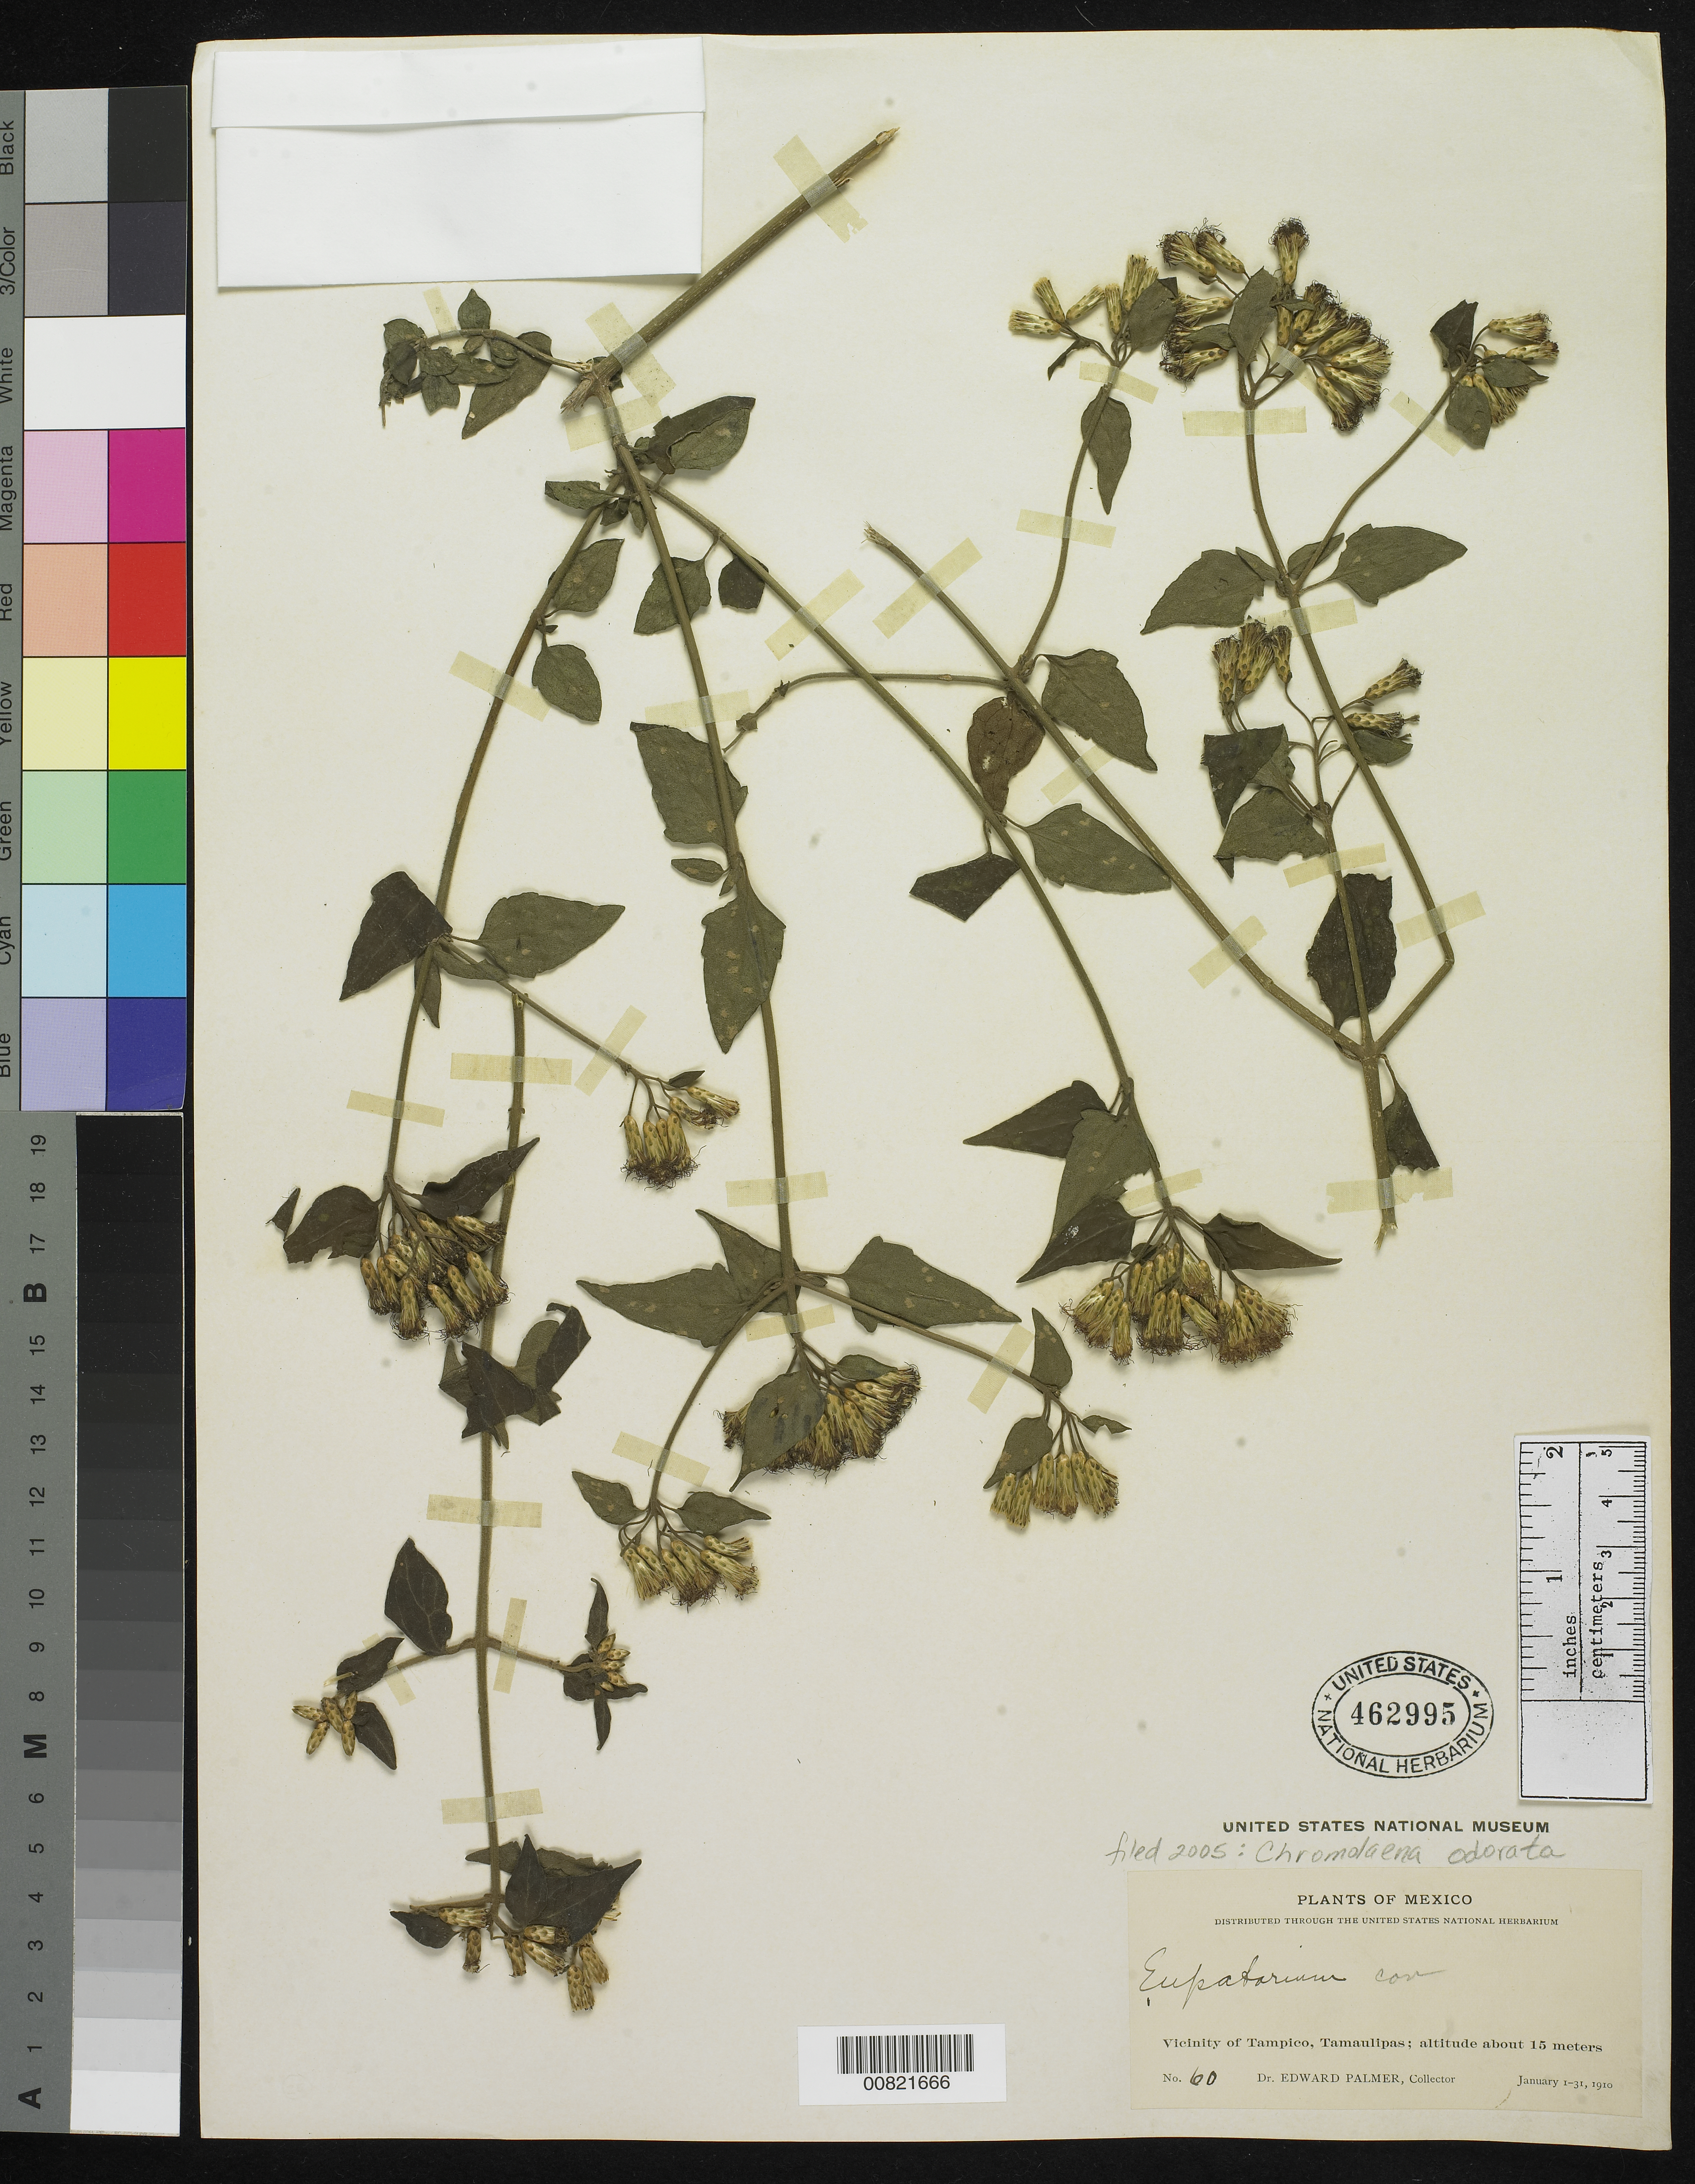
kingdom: Plantae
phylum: Tracheophyta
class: Magnoliopsida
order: Asterales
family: Asteraceae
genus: Chromolaena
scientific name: Chromolaena odorata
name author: (L.) R.M. King & H. Rob.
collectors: E. Palmer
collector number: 60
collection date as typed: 01 Jan 1910 to 31 Jan 1910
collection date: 1910-01-01/1910-01-31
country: Mexico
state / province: Tamaulipas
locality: Vicinity of Tampico, Tamaulipas.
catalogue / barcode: US 462995